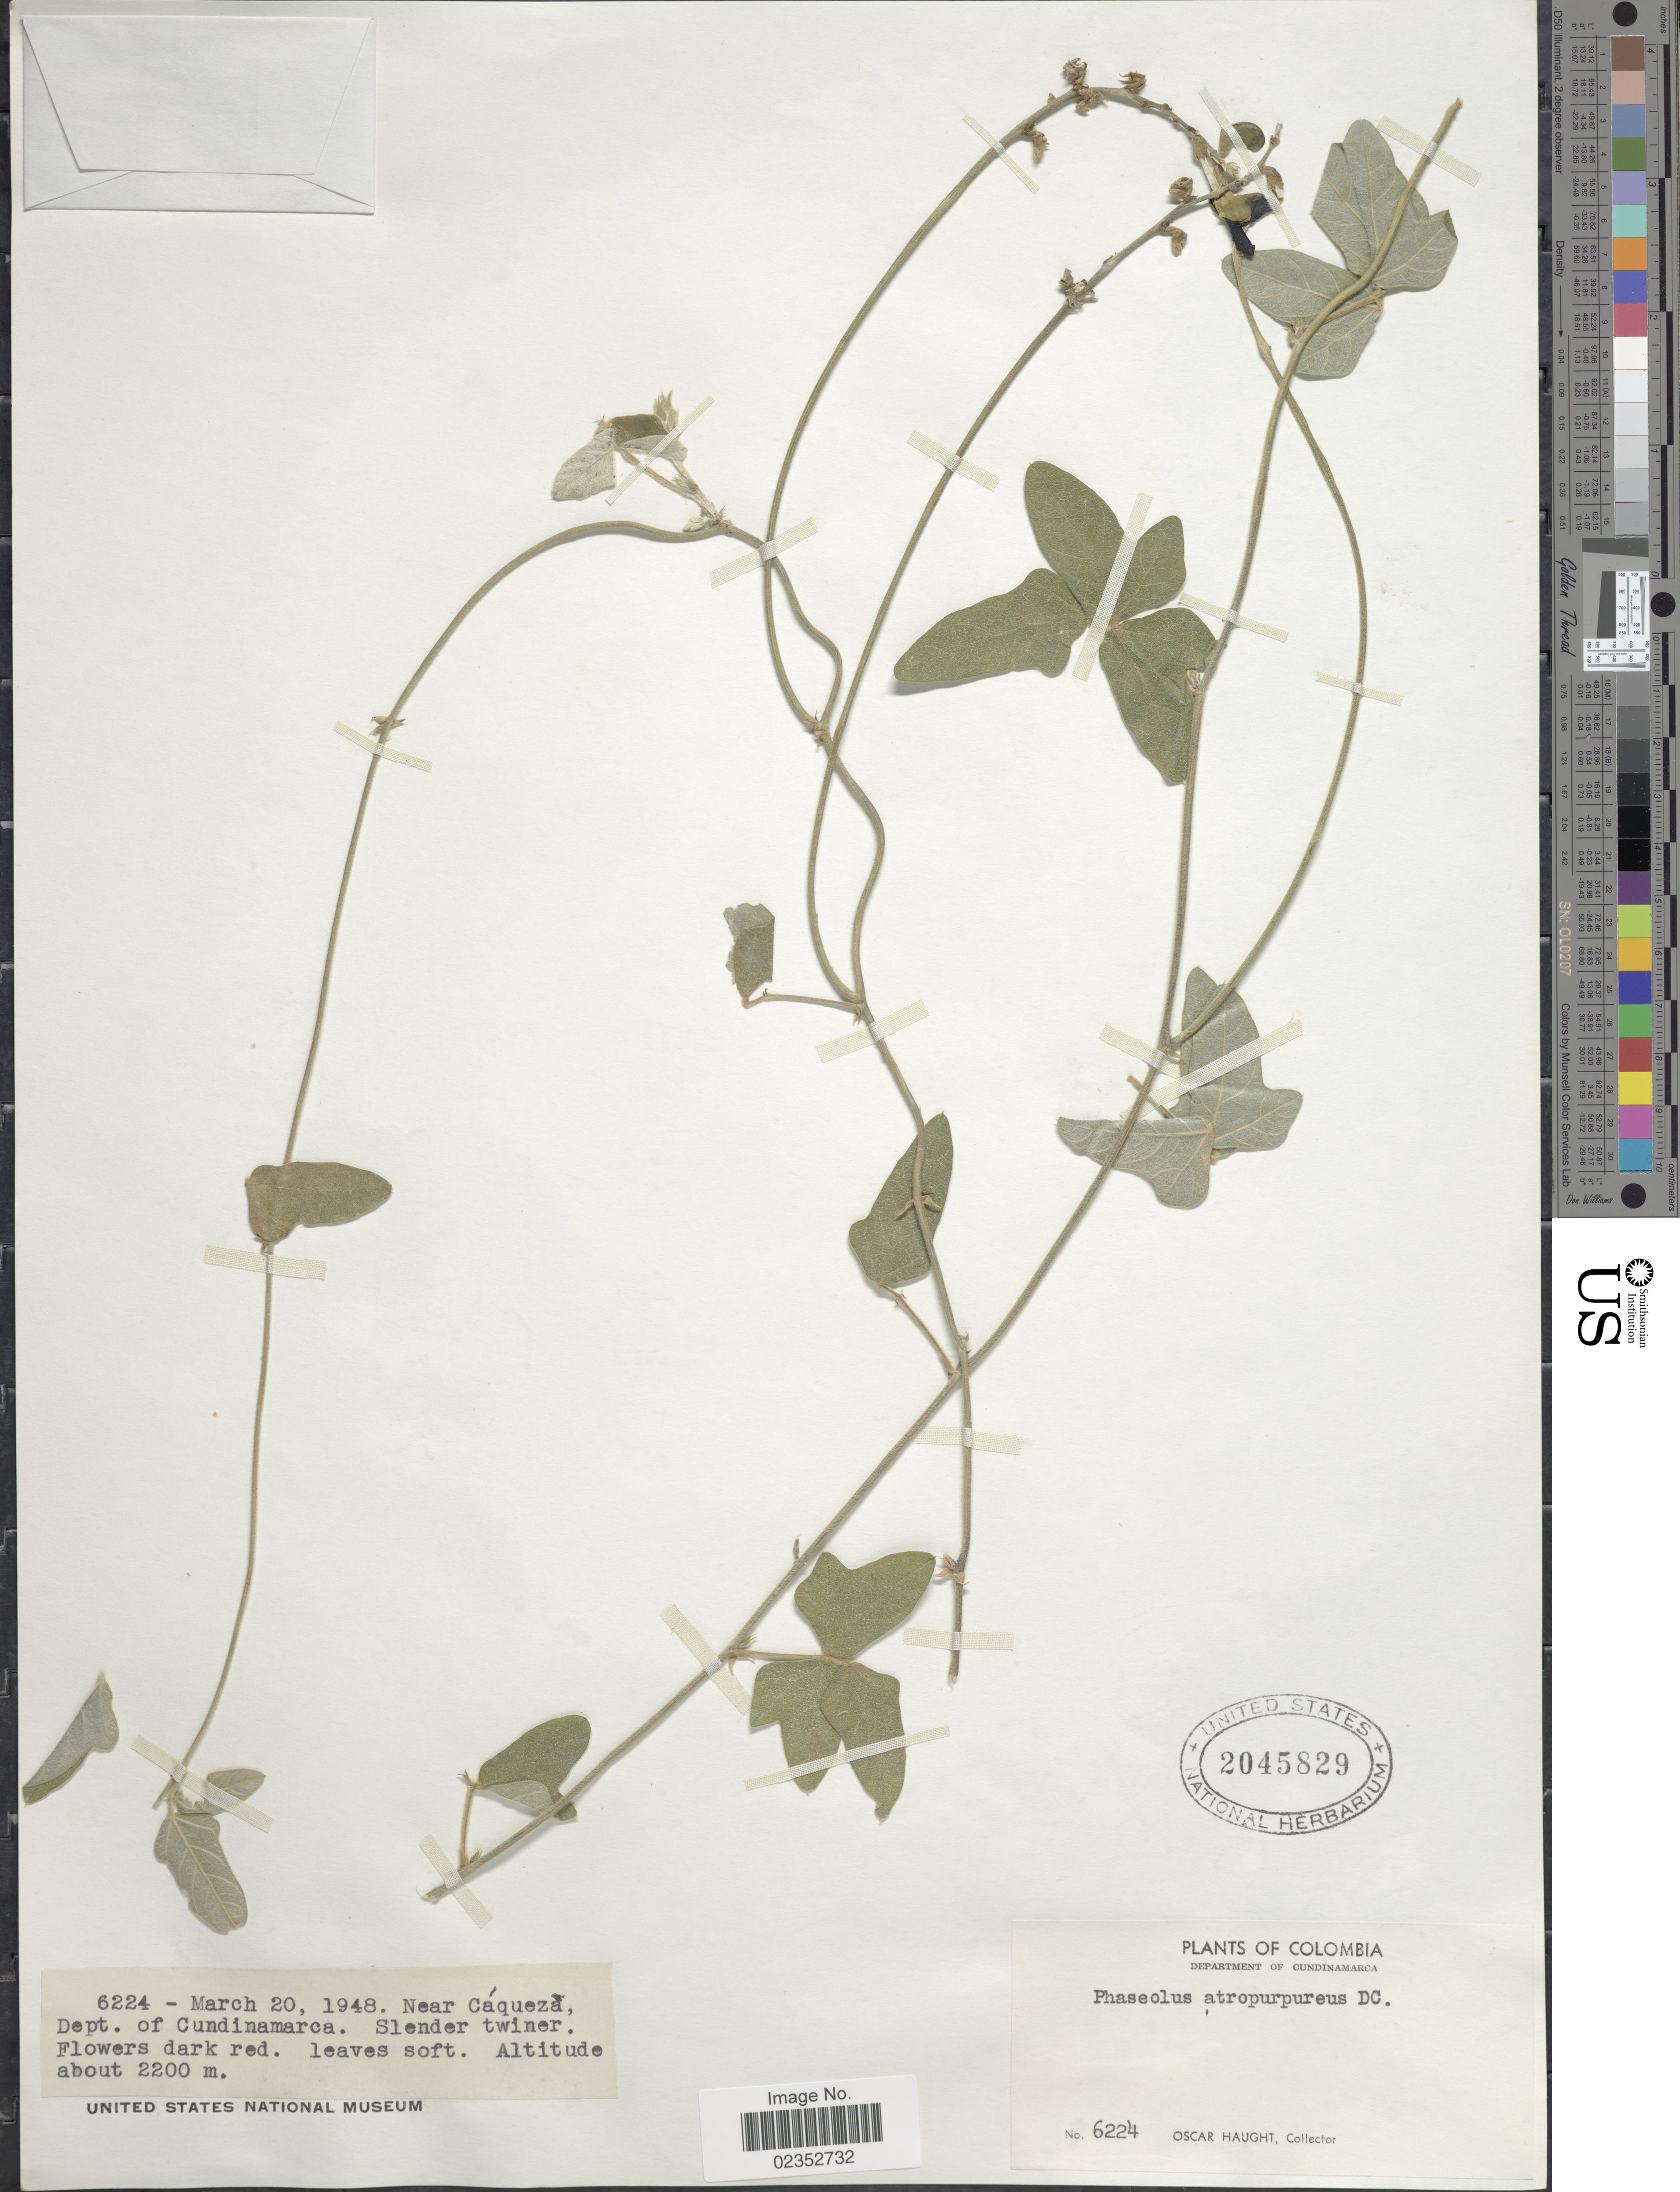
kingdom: Plantae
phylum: Tracheophyta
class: Magnoliopsida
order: Fabales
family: Fabaceae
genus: Macroptilium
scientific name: Macroptilium atropurpureum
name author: (DC.) Urb.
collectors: O. Haught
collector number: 6224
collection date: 1948-03-20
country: Colombia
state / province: Cundinamarca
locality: Near Caqueza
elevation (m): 2200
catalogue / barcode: US 2045829